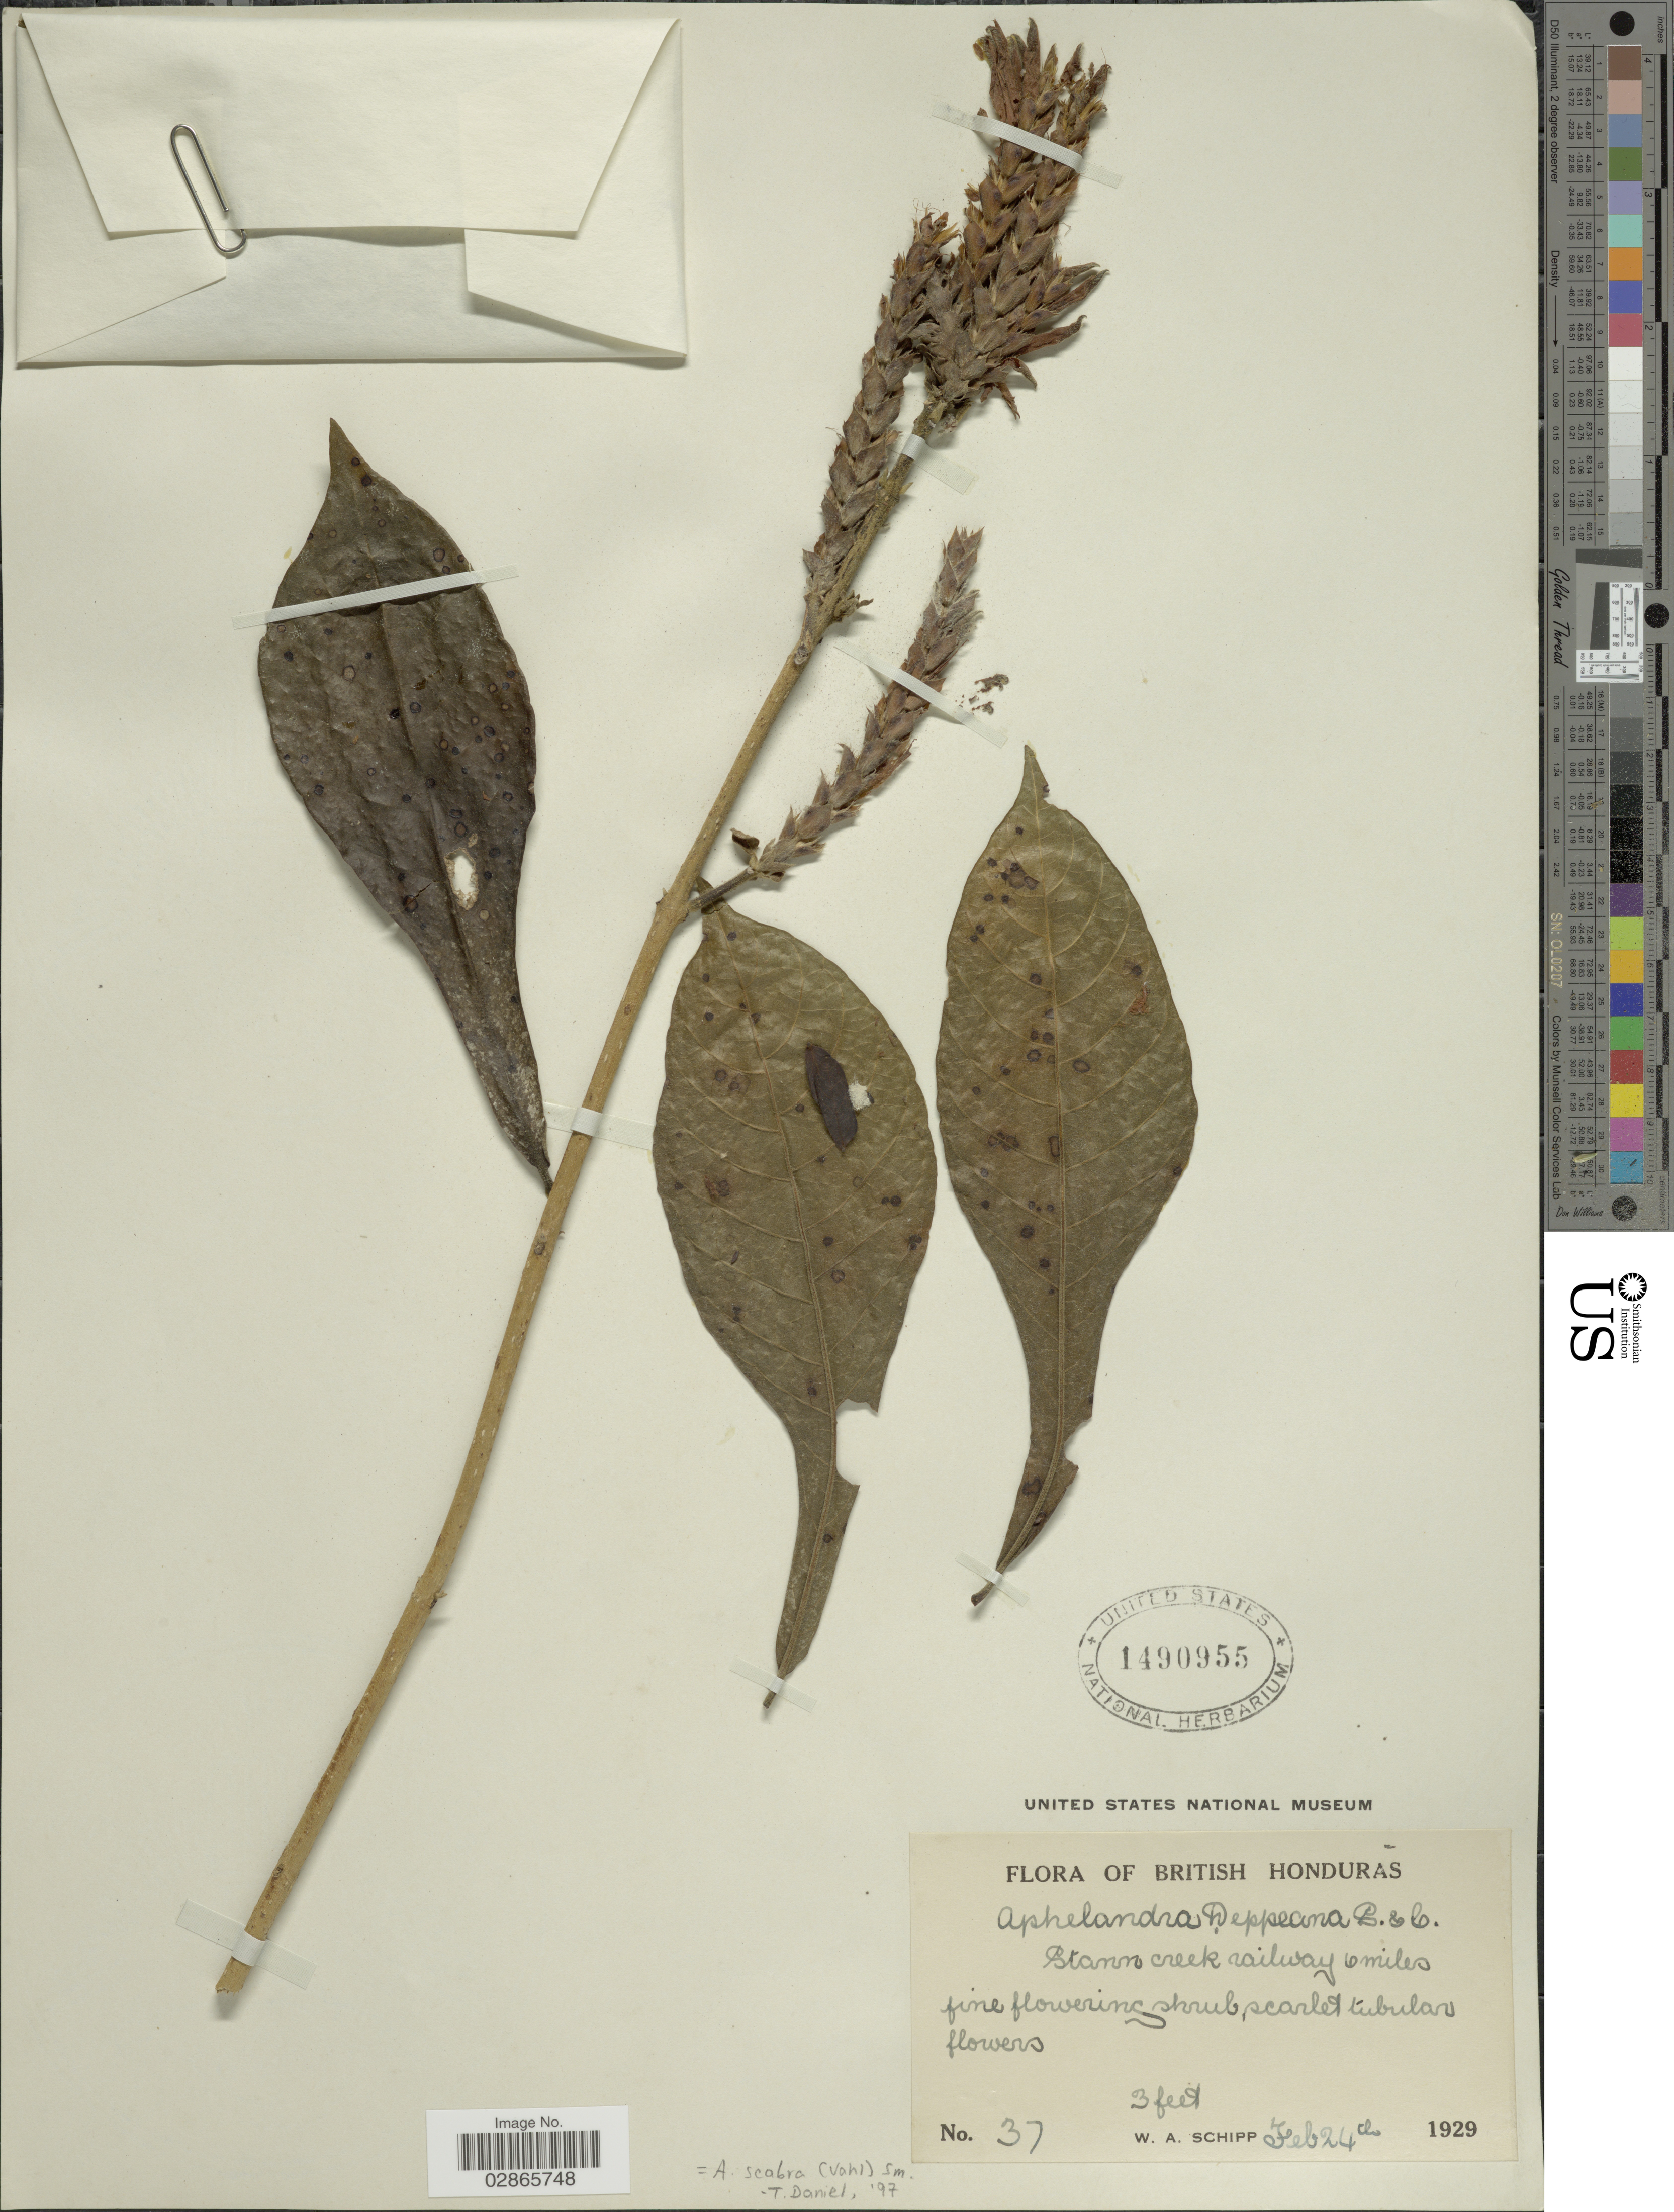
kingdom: Plantae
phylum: Tracheophyta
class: Magnoliopsida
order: Lamiales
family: Acanthaceae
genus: Aphelandra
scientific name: Aphelandra deppeana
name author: Schltdl. & Cham.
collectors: W. Schipp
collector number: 37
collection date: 1929-02-24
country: Belize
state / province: Stann Creek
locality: British Honduras. Stann creek railway 6 miles.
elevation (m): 1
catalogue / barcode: US 1490955